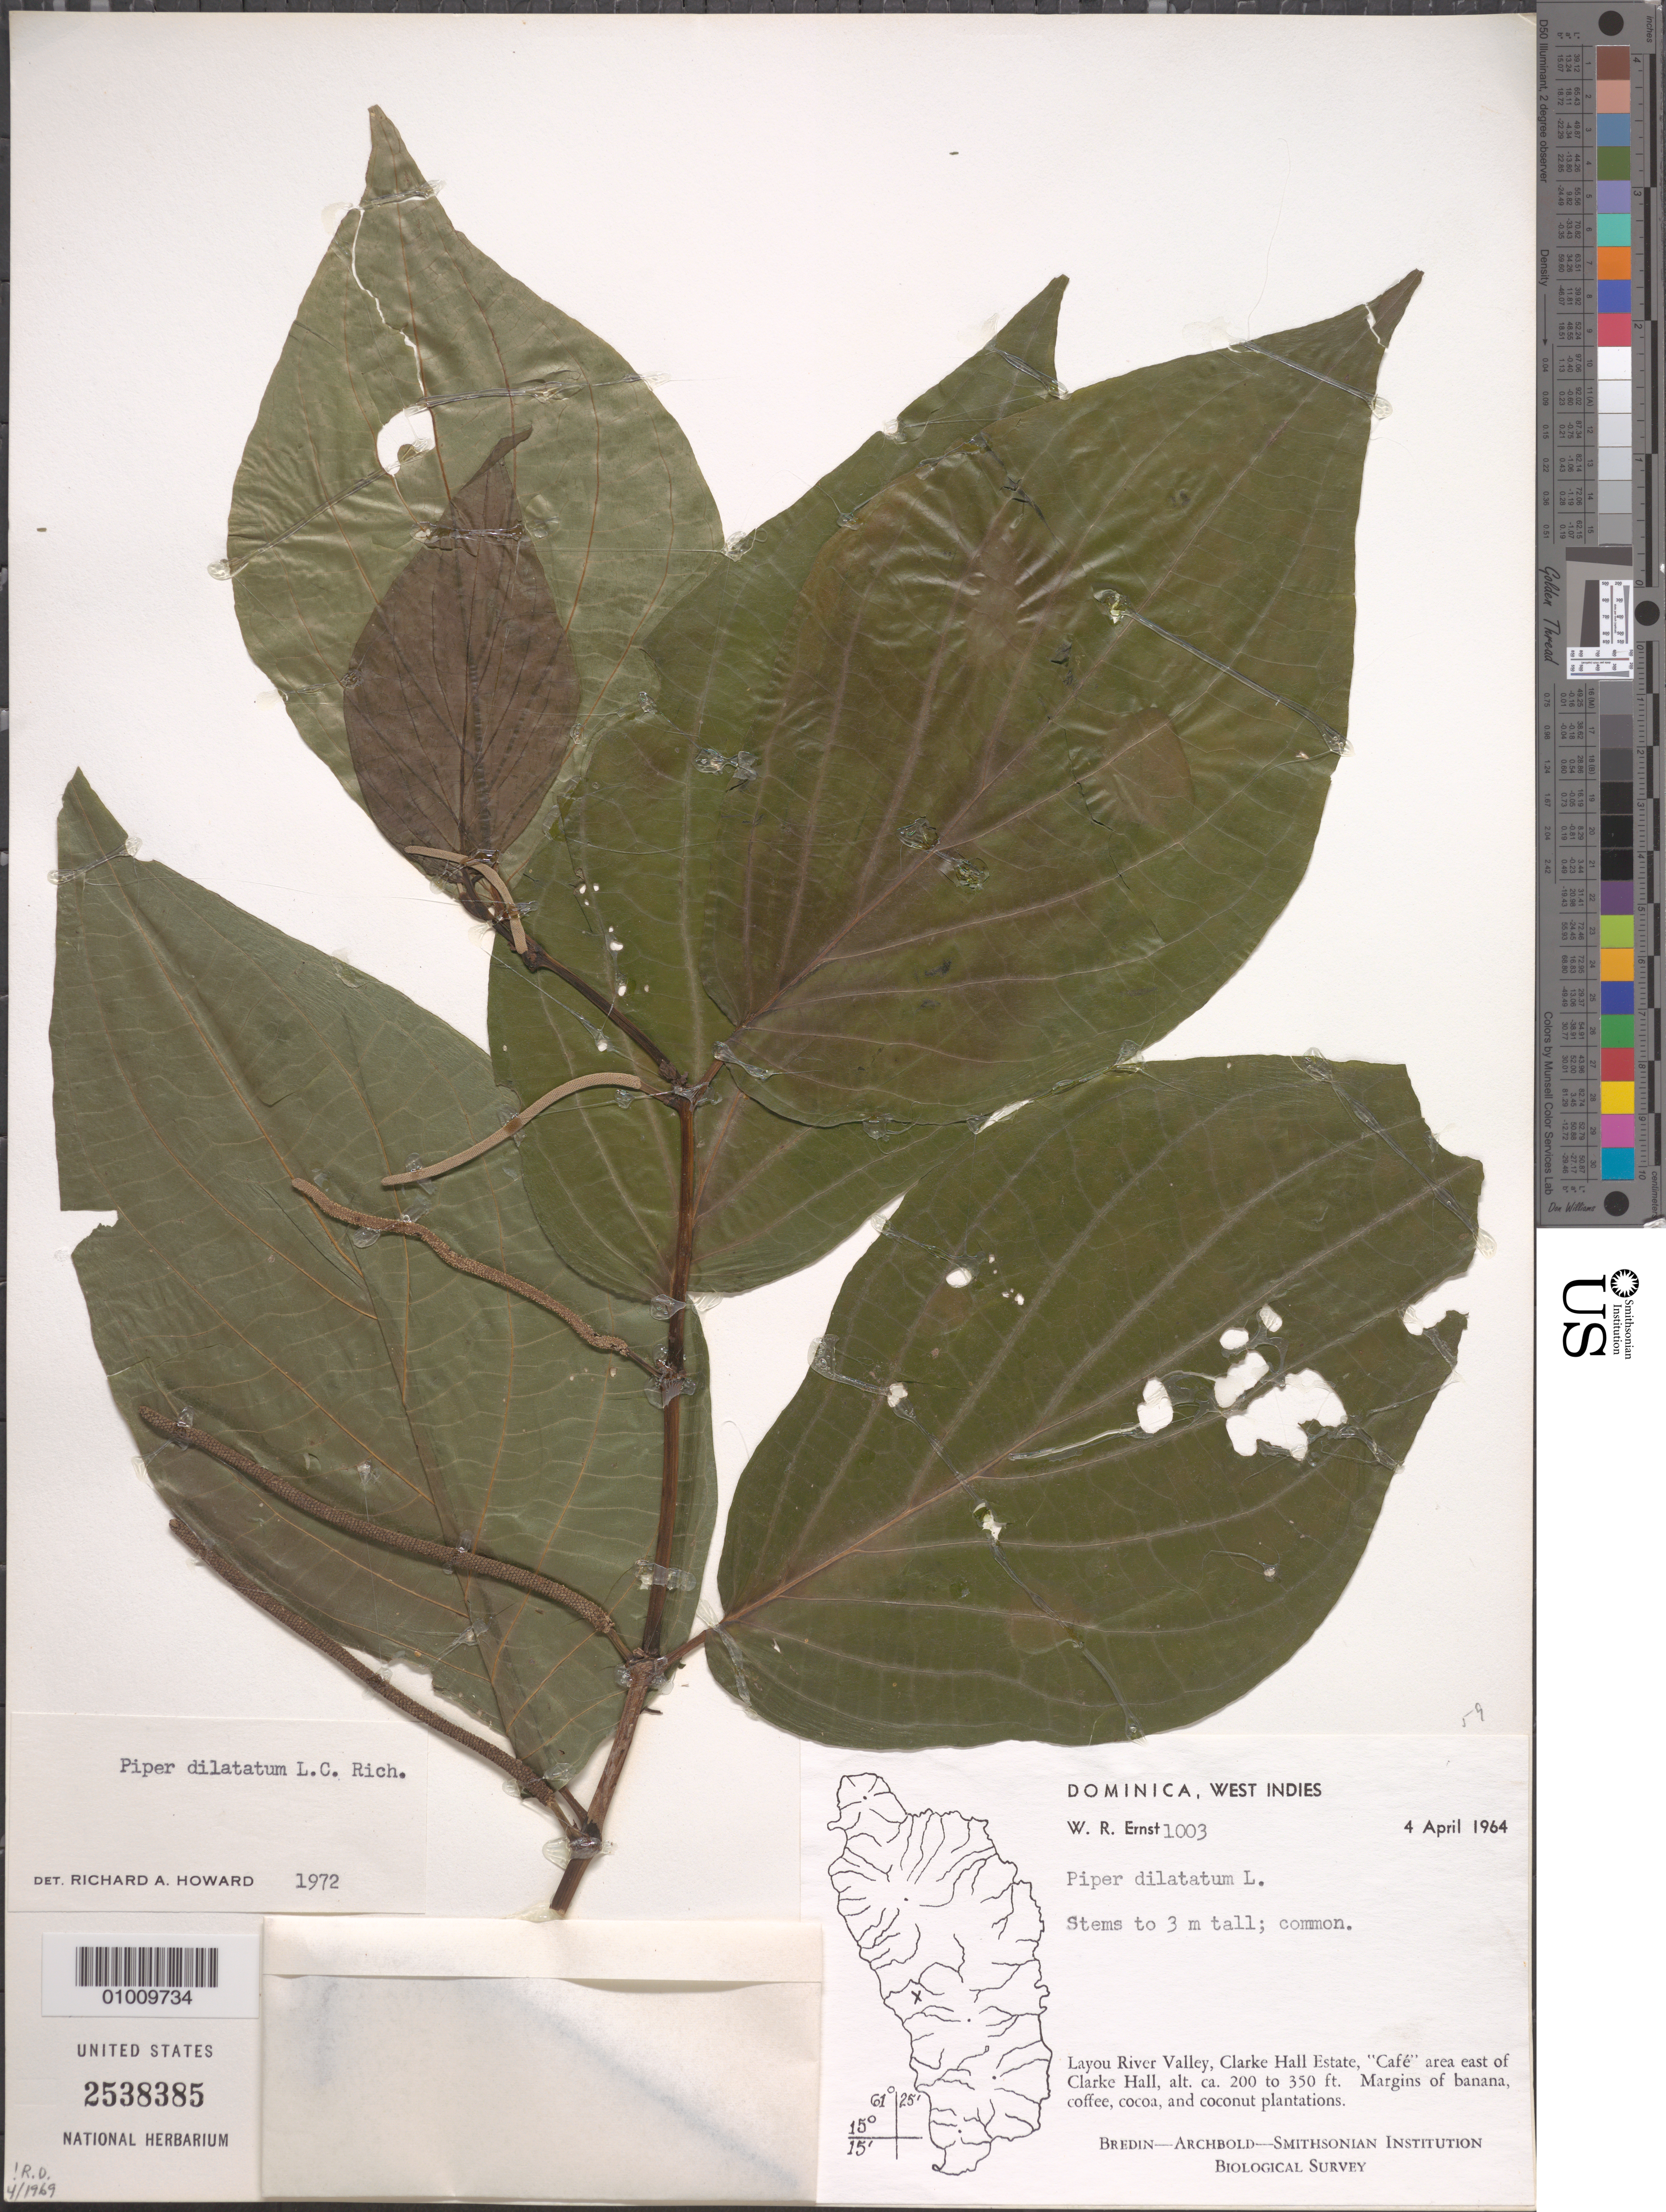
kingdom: Plantae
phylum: Tracheophyta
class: Magnoliopsida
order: Piperales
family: Piperaceae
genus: Piper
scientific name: Piper dilatatum var. dilatatum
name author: Rich.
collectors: W. R. Ernst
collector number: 1003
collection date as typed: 04 Apr 1964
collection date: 1964-04-04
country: Dominica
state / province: St. Joseph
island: Dominica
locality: Layou River Valley, Clarke Hall Estate, "Cafe" area E of coffee, cocoa and coconut plantations.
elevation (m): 61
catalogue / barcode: US 2538285